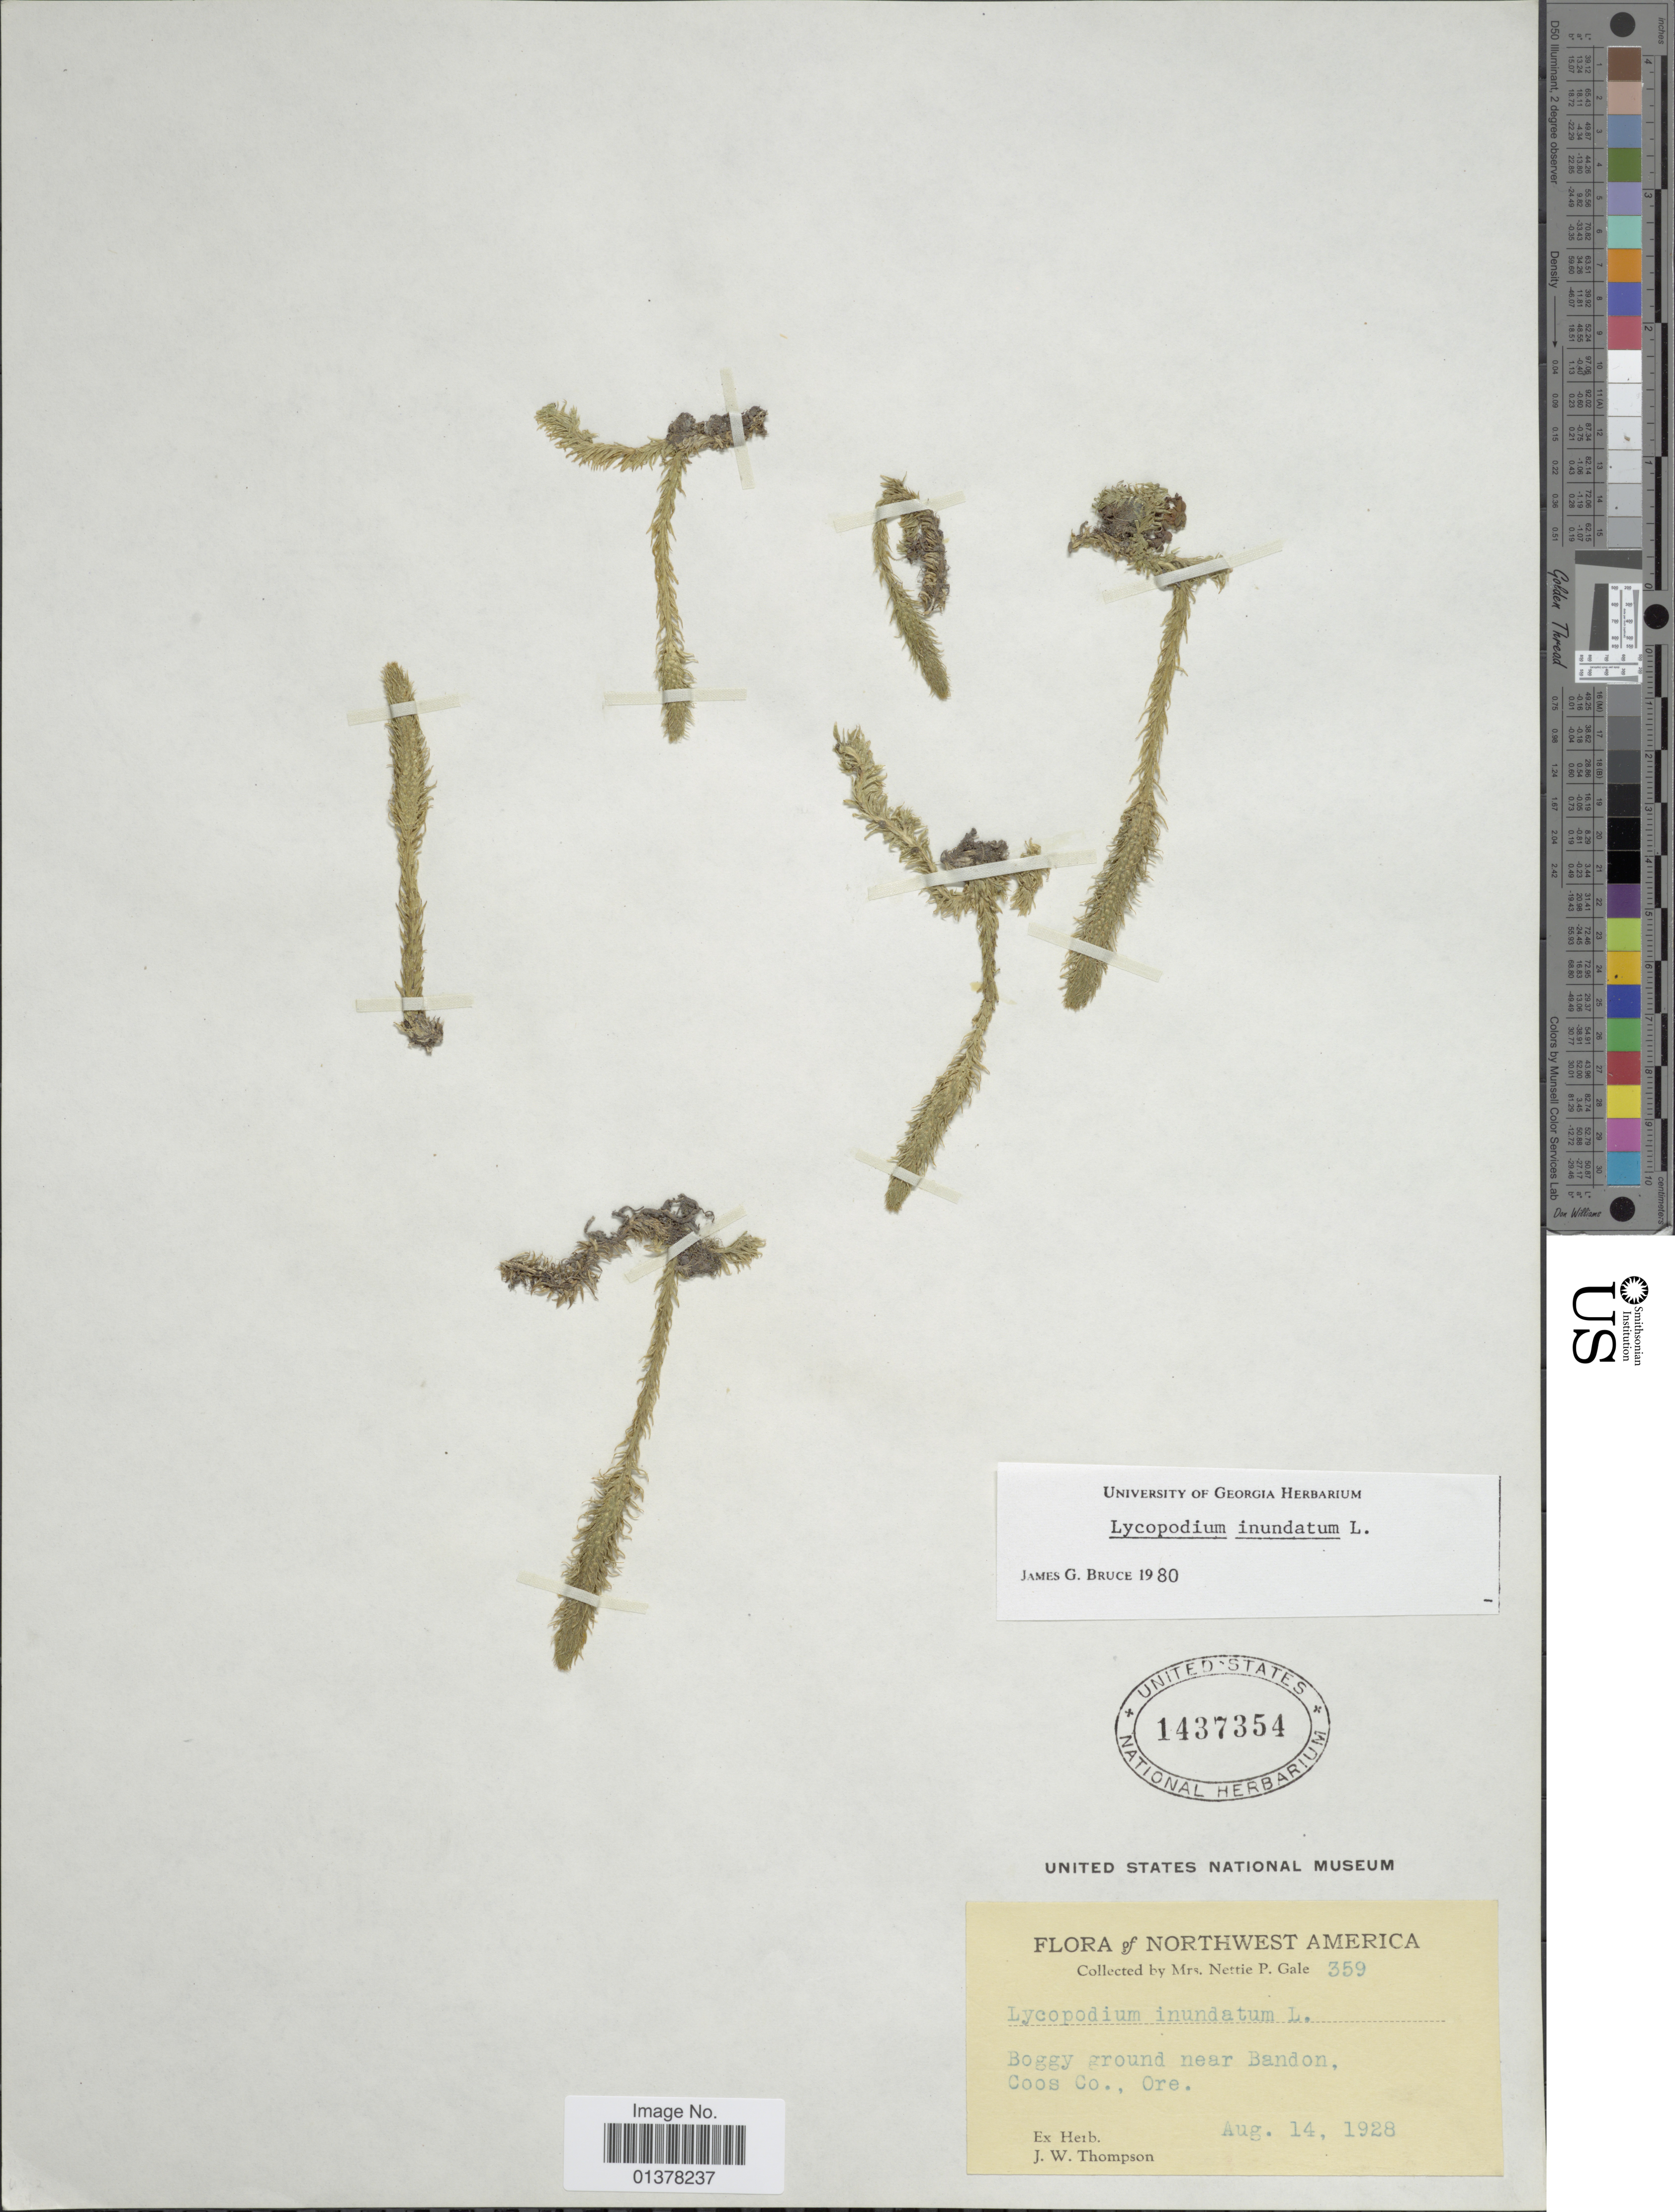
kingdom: Plantae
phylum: Tracheophyta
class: Lycopodiopsida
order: Lycopodiales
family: Lycopodiaceae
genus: Lycopodiella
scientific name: Lycopodiella inundata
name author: (L.) Holub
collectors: N. Gale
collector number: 359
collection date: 1928-08-14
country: United States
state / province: Oregon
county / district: Coos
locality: Boggy ground near Bandon, Coos Co.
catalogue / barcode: US 1437354